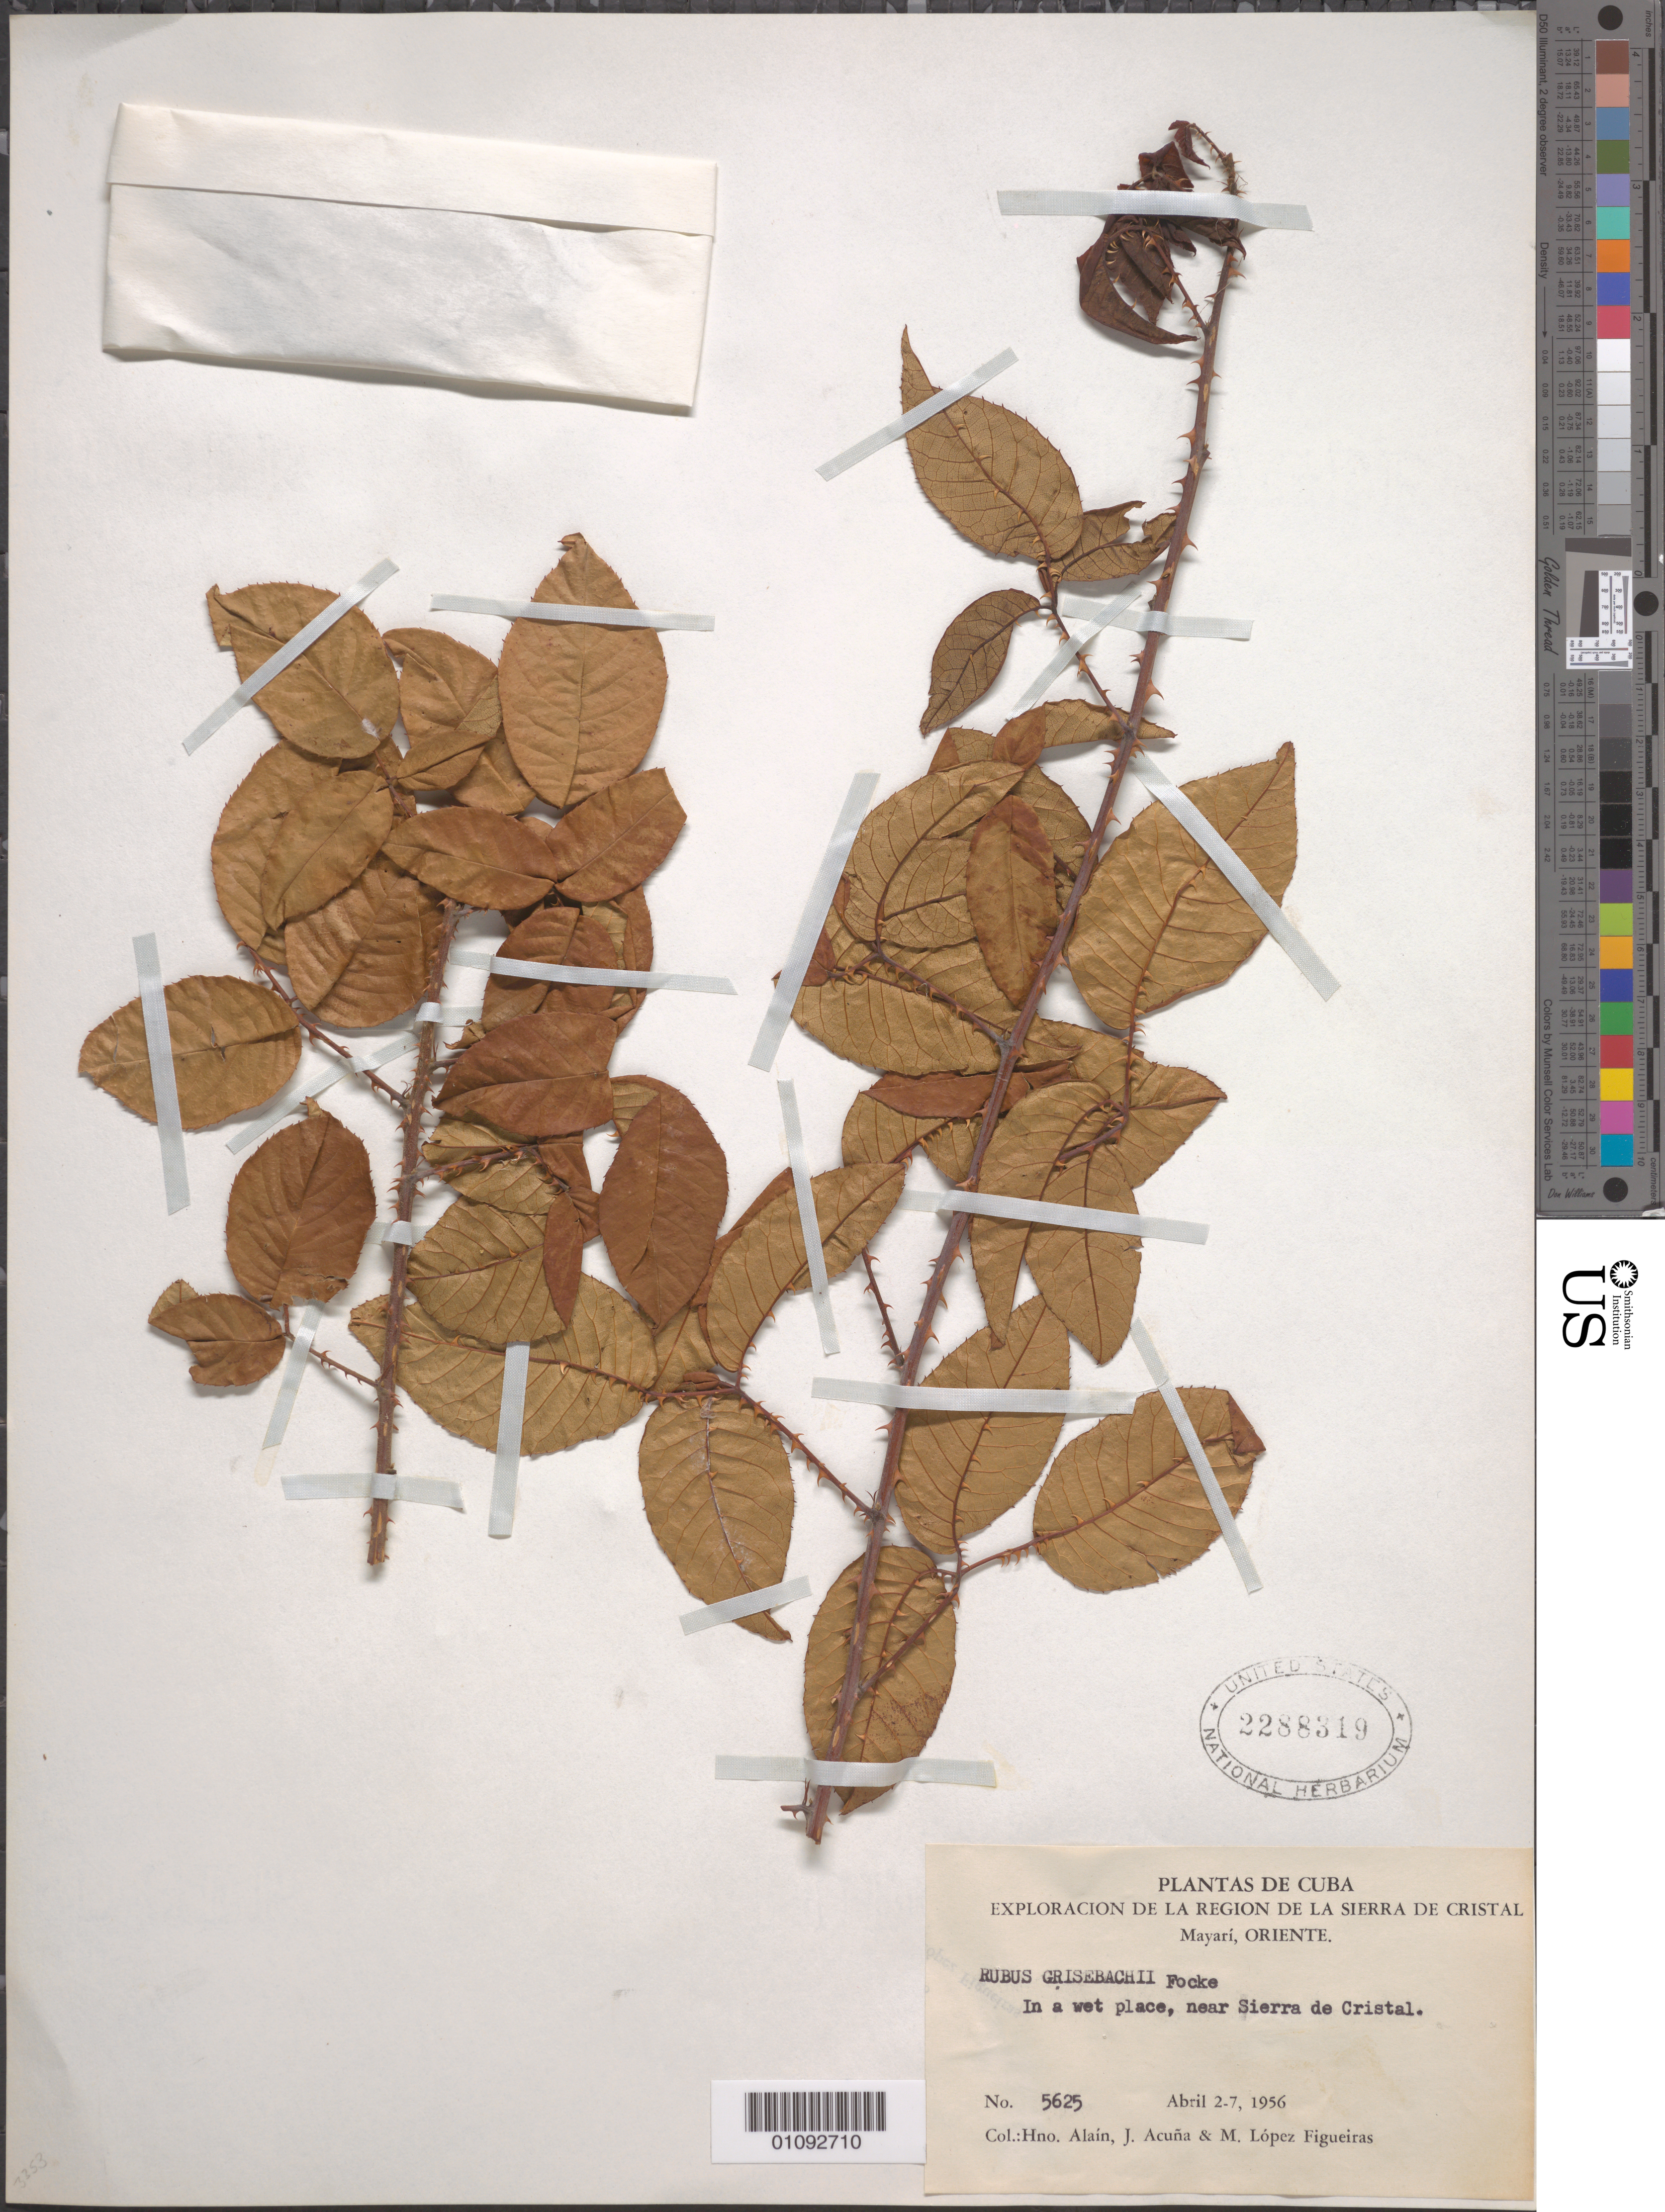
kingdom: Plantae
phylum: Tracheophyta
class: Magnoliopsida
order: Rosales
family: Rosaceae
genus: Rubus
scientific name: Rubus grisebachii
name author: (Focke) Focke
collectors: A. H. Liogier, J. Acuña & M. López Figueiras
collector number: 5625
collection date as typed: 02 Apr 1956 to 07 Apr 1956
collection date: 1956-04-02/1956-04-07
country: Cuba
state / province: Holguín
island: Cuba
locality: Mayari, Oriente Near Sierra de Cristal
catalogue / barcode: US 2288319